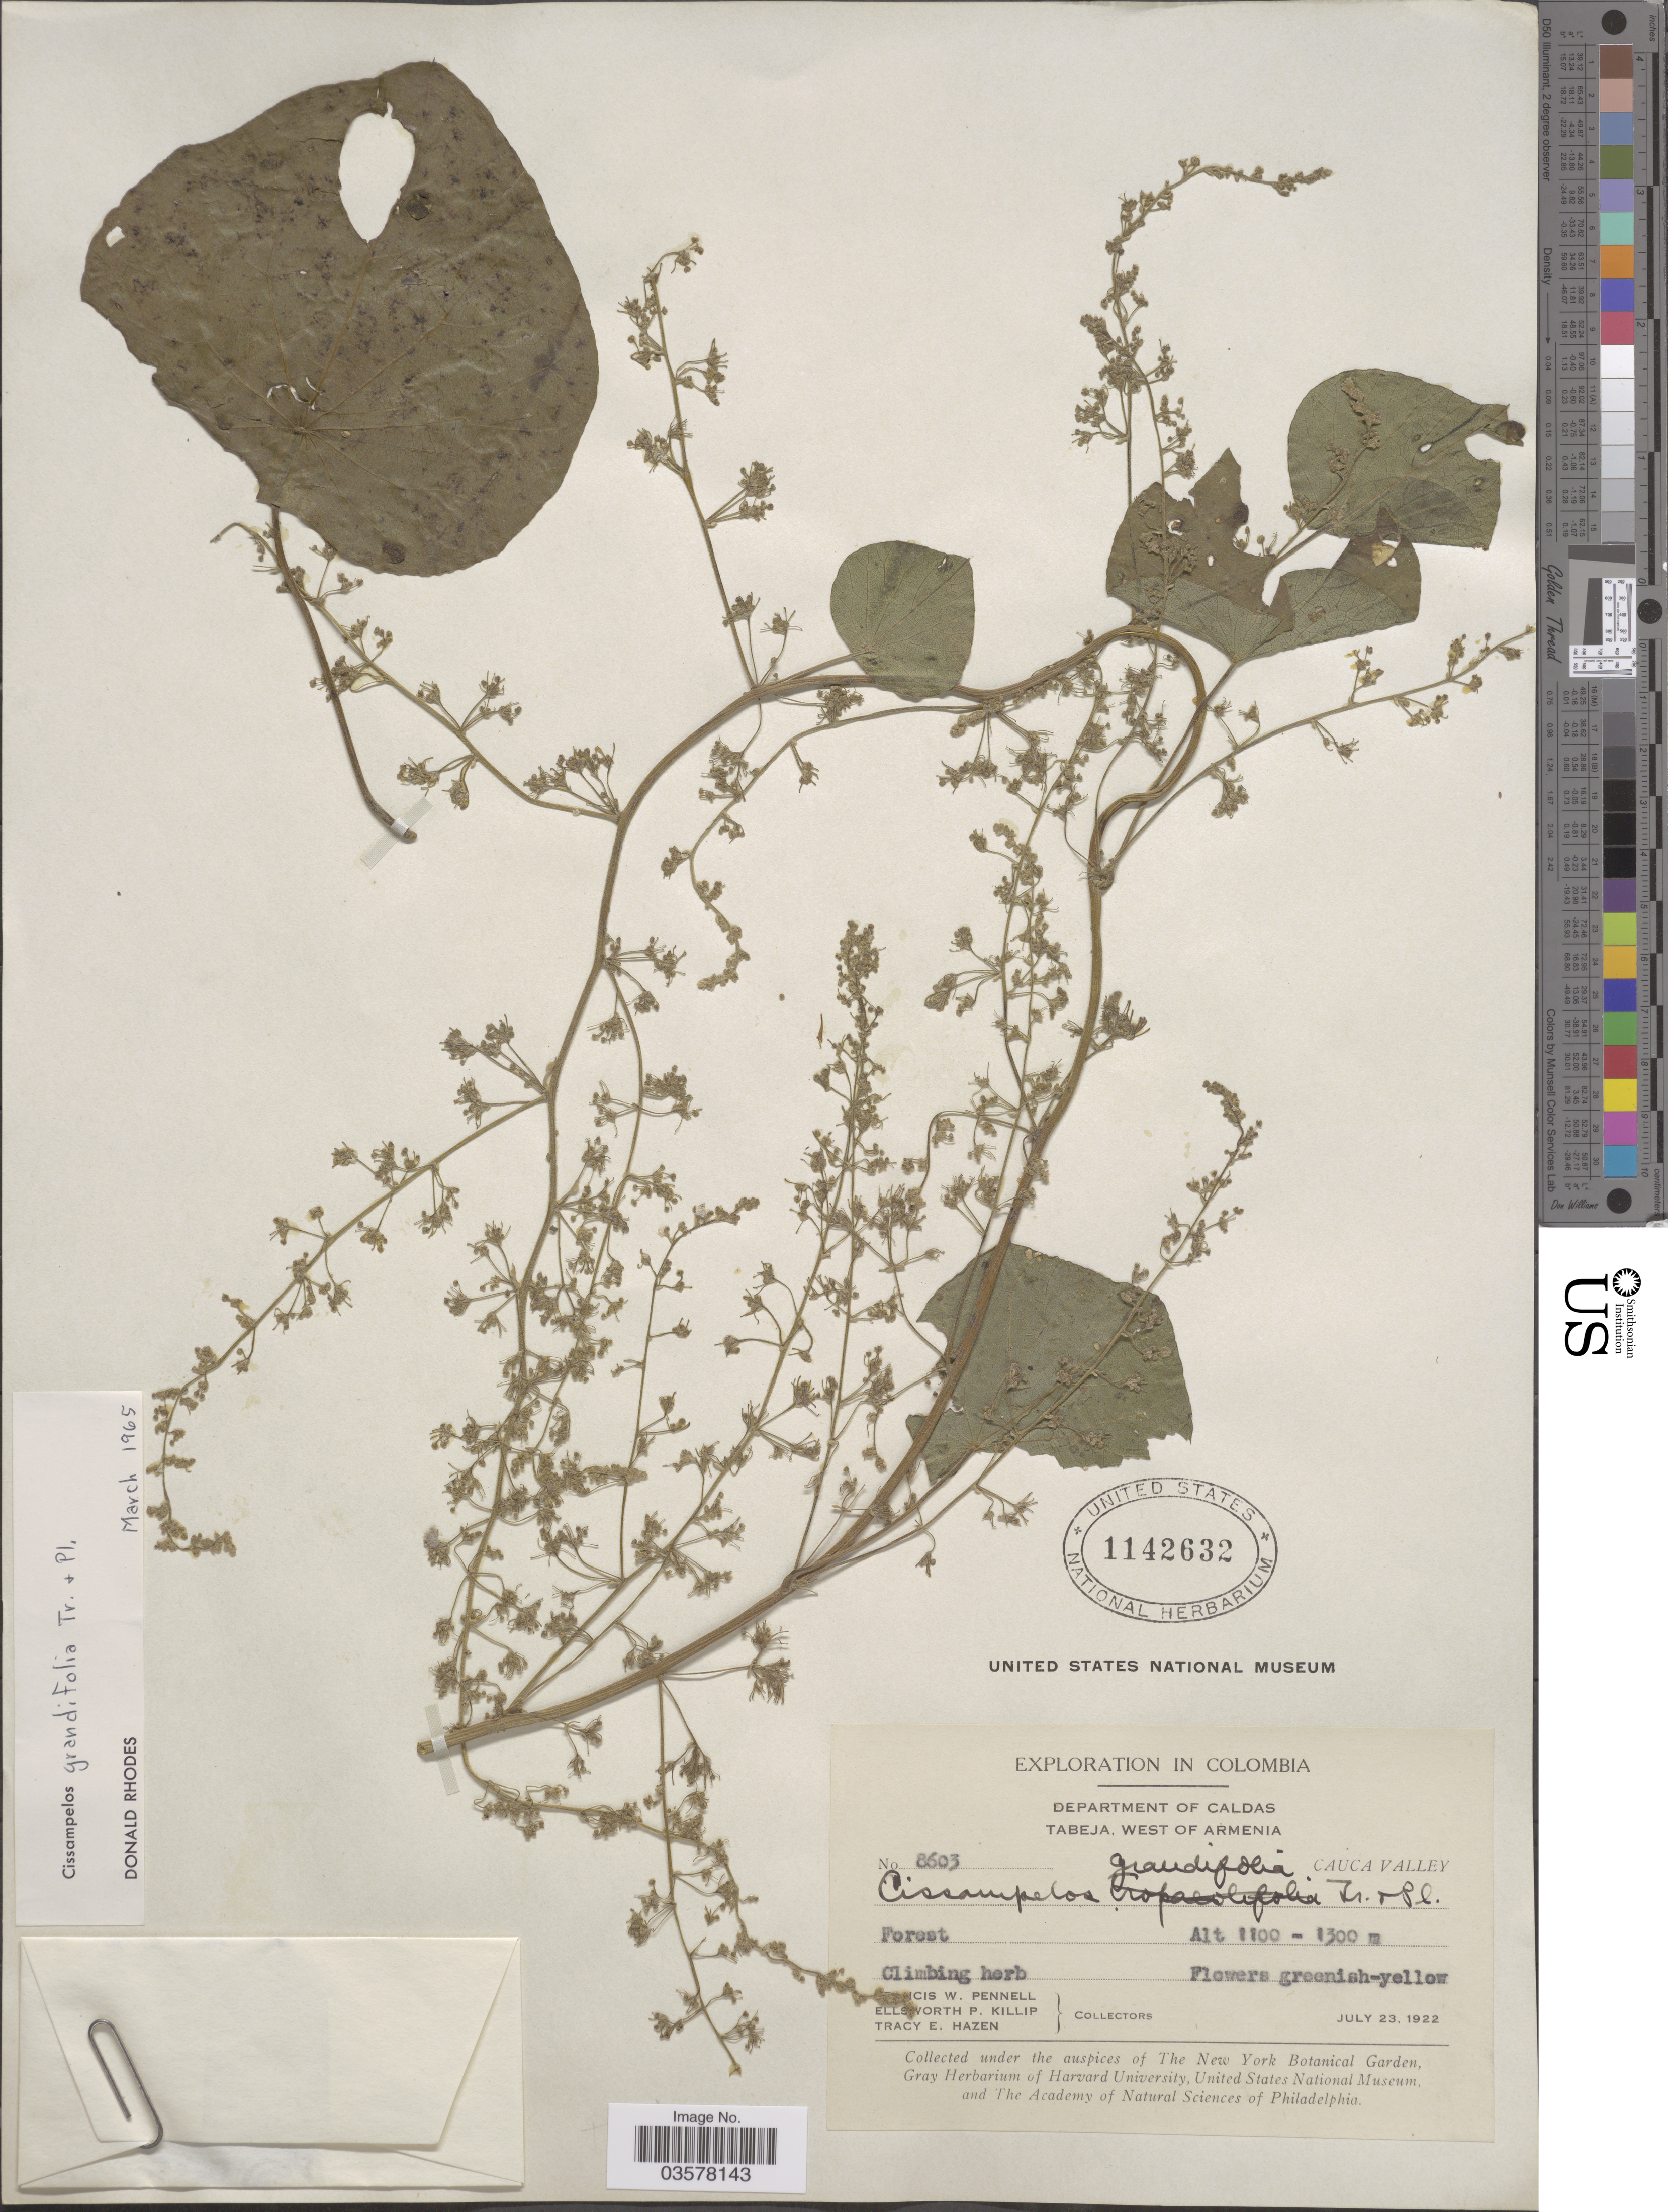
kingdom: Plantae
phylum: Tracheophyta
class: Magnoliopsida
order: Ranunculales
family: Menispermaceae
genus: Cissampelos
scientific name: Cissampelos grandifolia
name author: Triana & Planch.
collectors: F. W. Pennell, E. P. Killip & T. E. Hazen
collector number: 8603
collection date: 1922-07-23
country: Colombia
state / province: Caldas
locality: Department of Caldas. Tabeja, west of Armenia. Cauca Valley.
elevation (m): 1100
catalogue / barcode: US 1142632